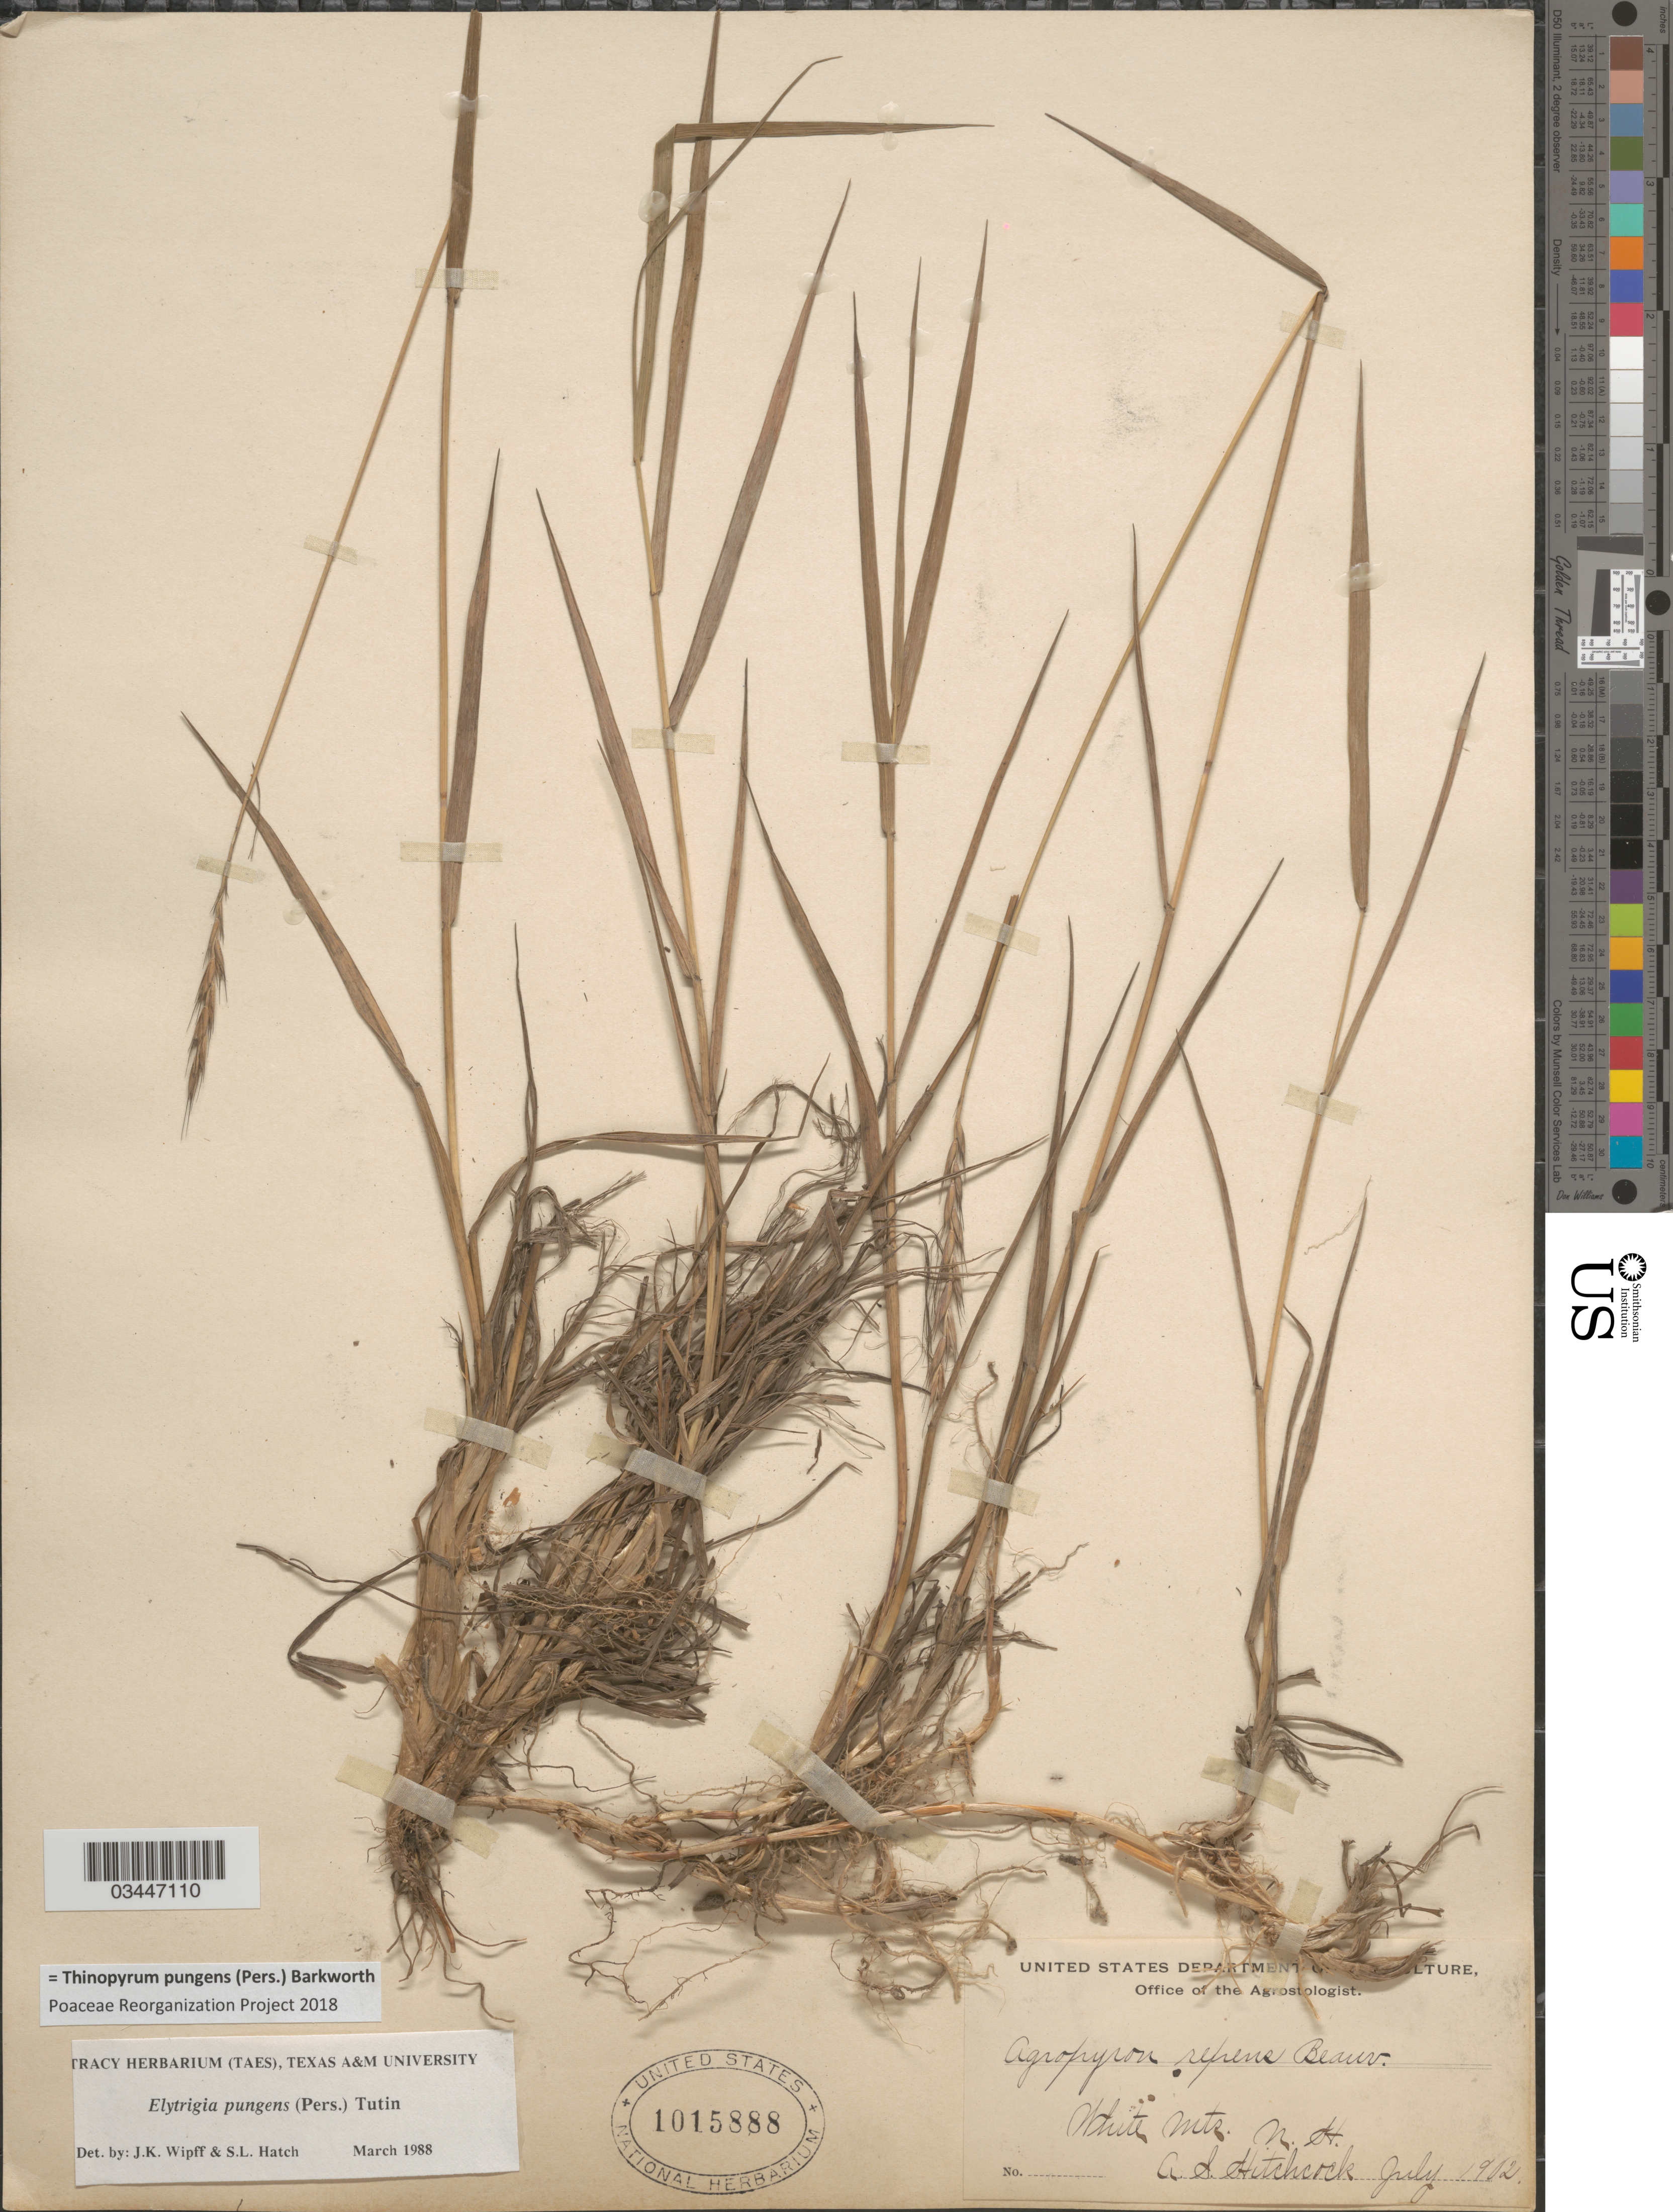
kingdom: Plantae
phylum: Tracheophyta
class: Liliopsida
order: Poales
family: Poaceae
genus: Thinopyrum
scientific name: Thinopyrum pungens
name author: (Pers.) Barkworth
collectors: A. S. Hitchcock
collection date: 1902-07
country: United States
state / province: New Hampshire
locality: White Mts.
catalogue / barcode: US 1015888